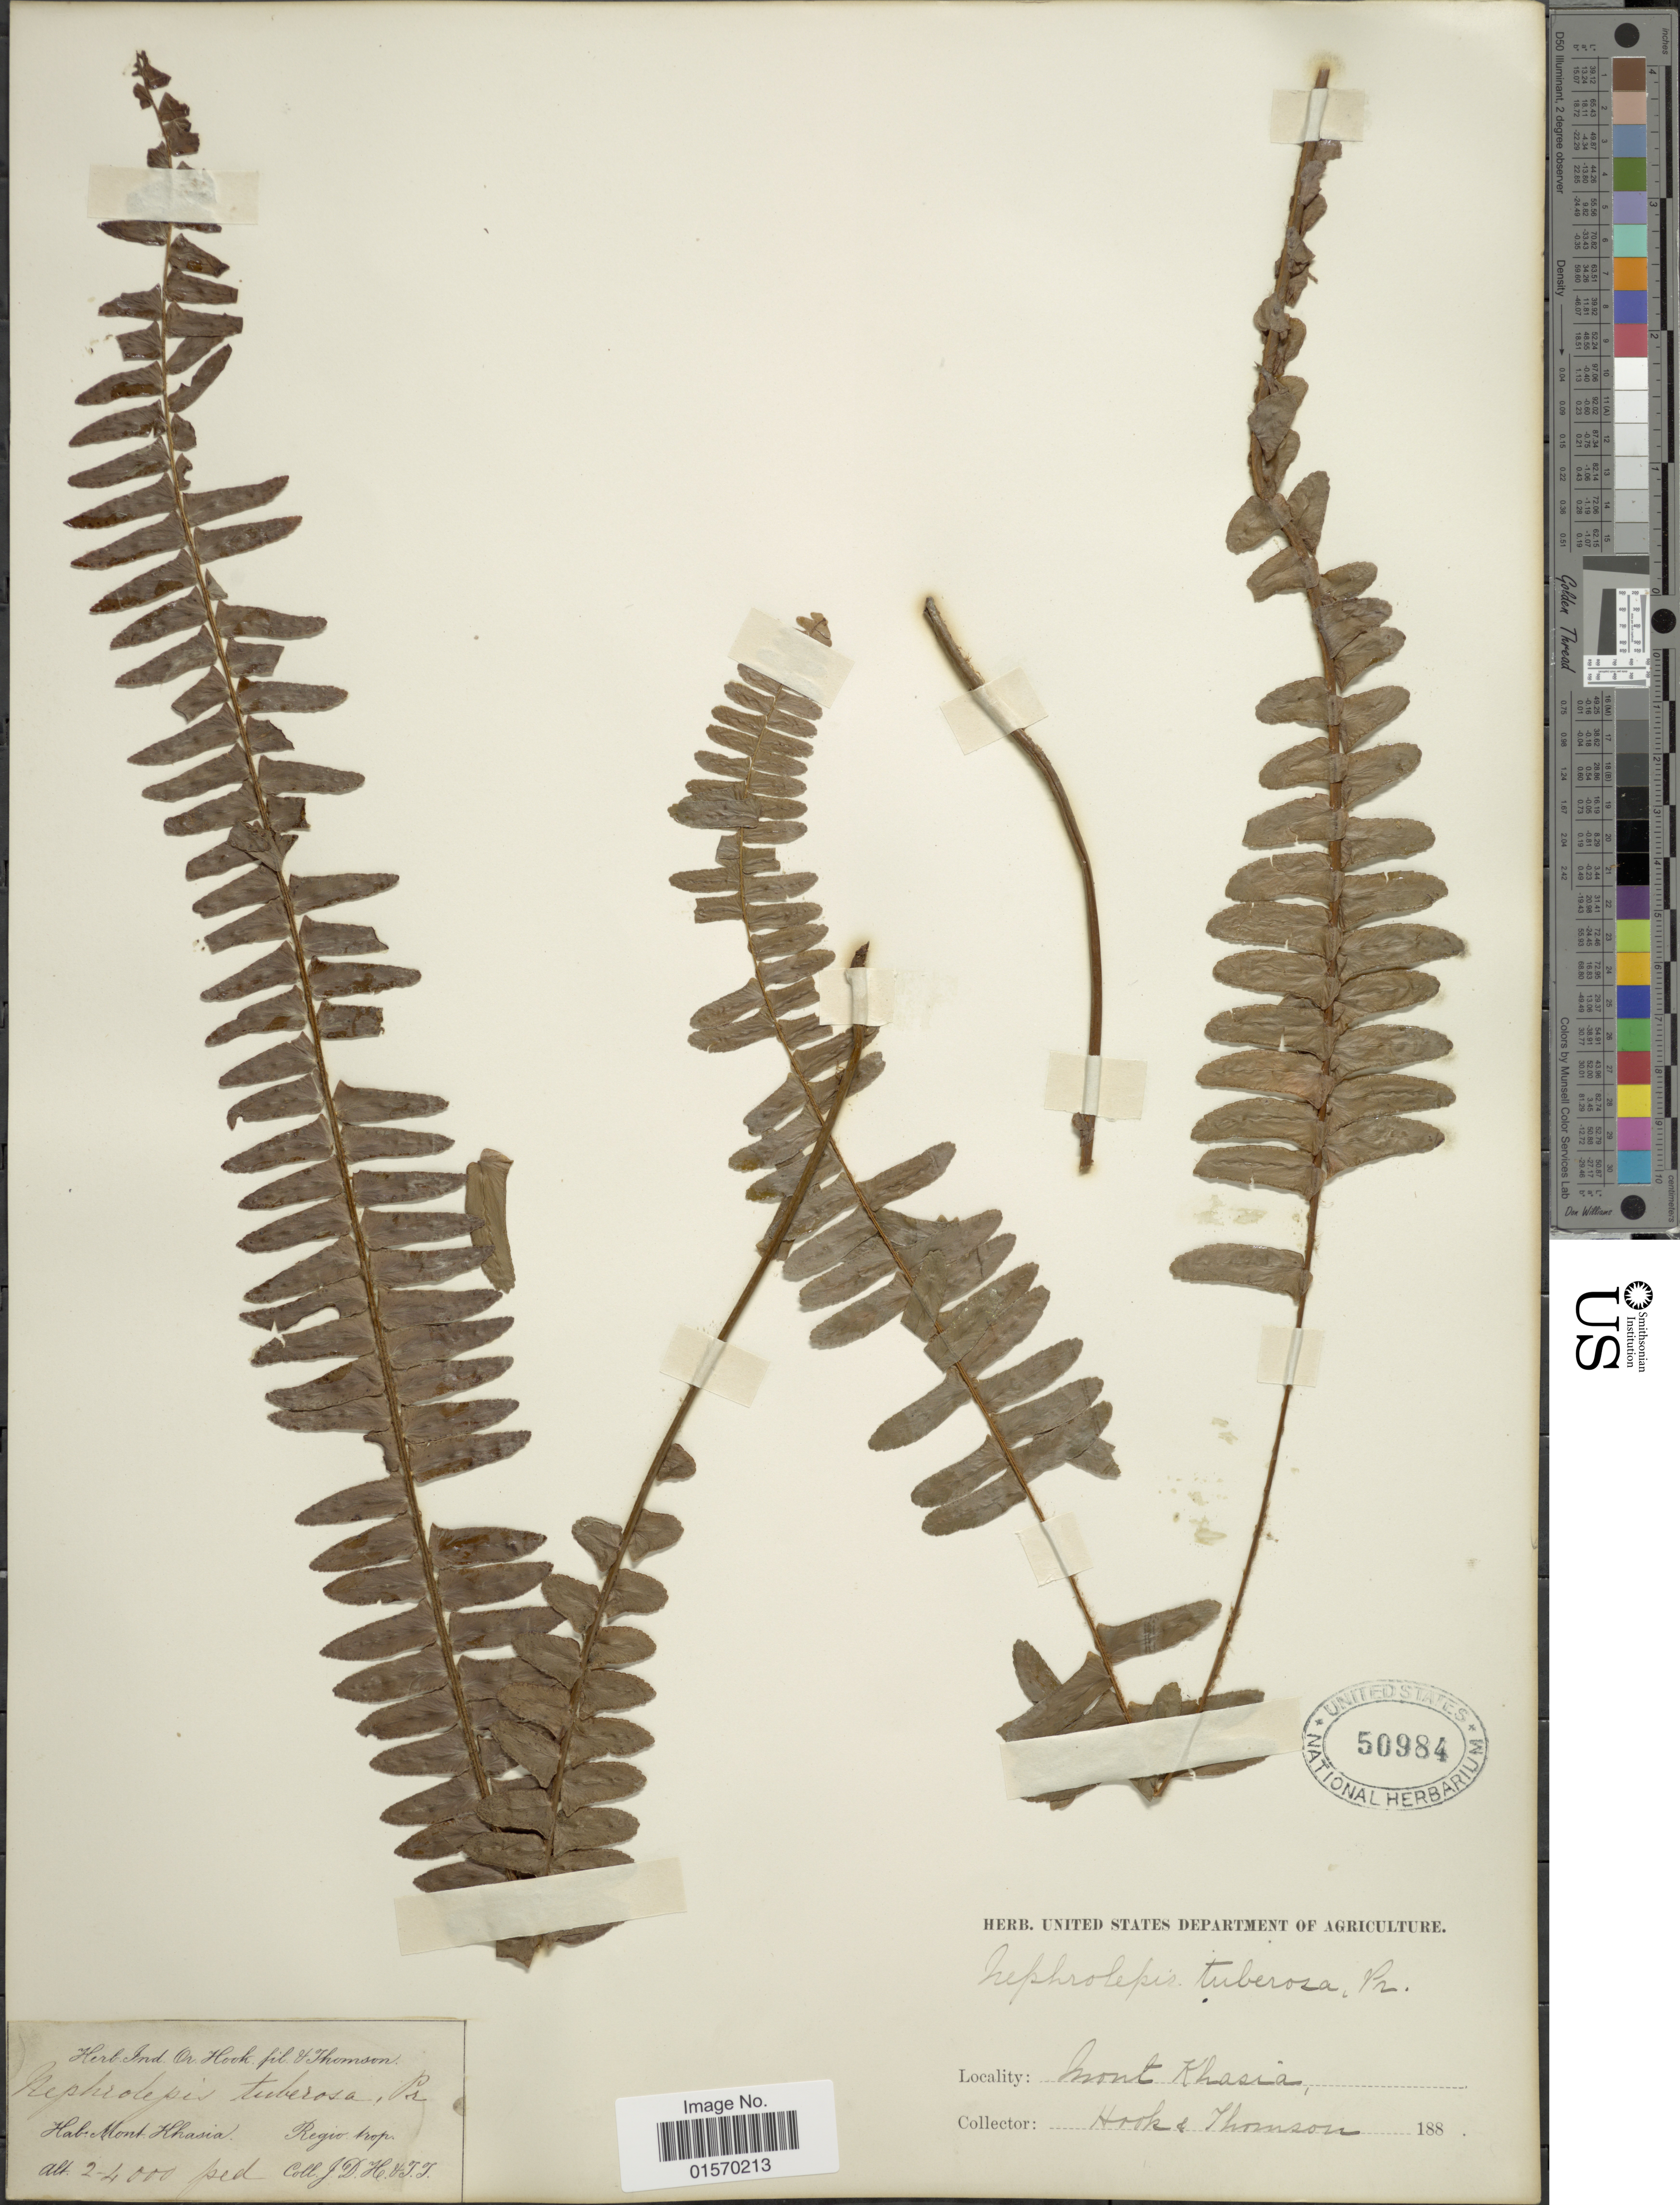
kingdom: Plantae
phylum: Tracheophyta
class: Polypodiopsida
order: Polypodiales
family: Nephrolepidaceae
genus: Nephrolepis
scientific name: Nephrolepis cordifolia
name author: (L.) C. Presl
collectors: J. D. Hooker & T. Thomson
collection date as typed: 188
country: India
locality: Mont Khasia. Regio prop.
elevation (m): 610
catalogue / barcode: US 50984